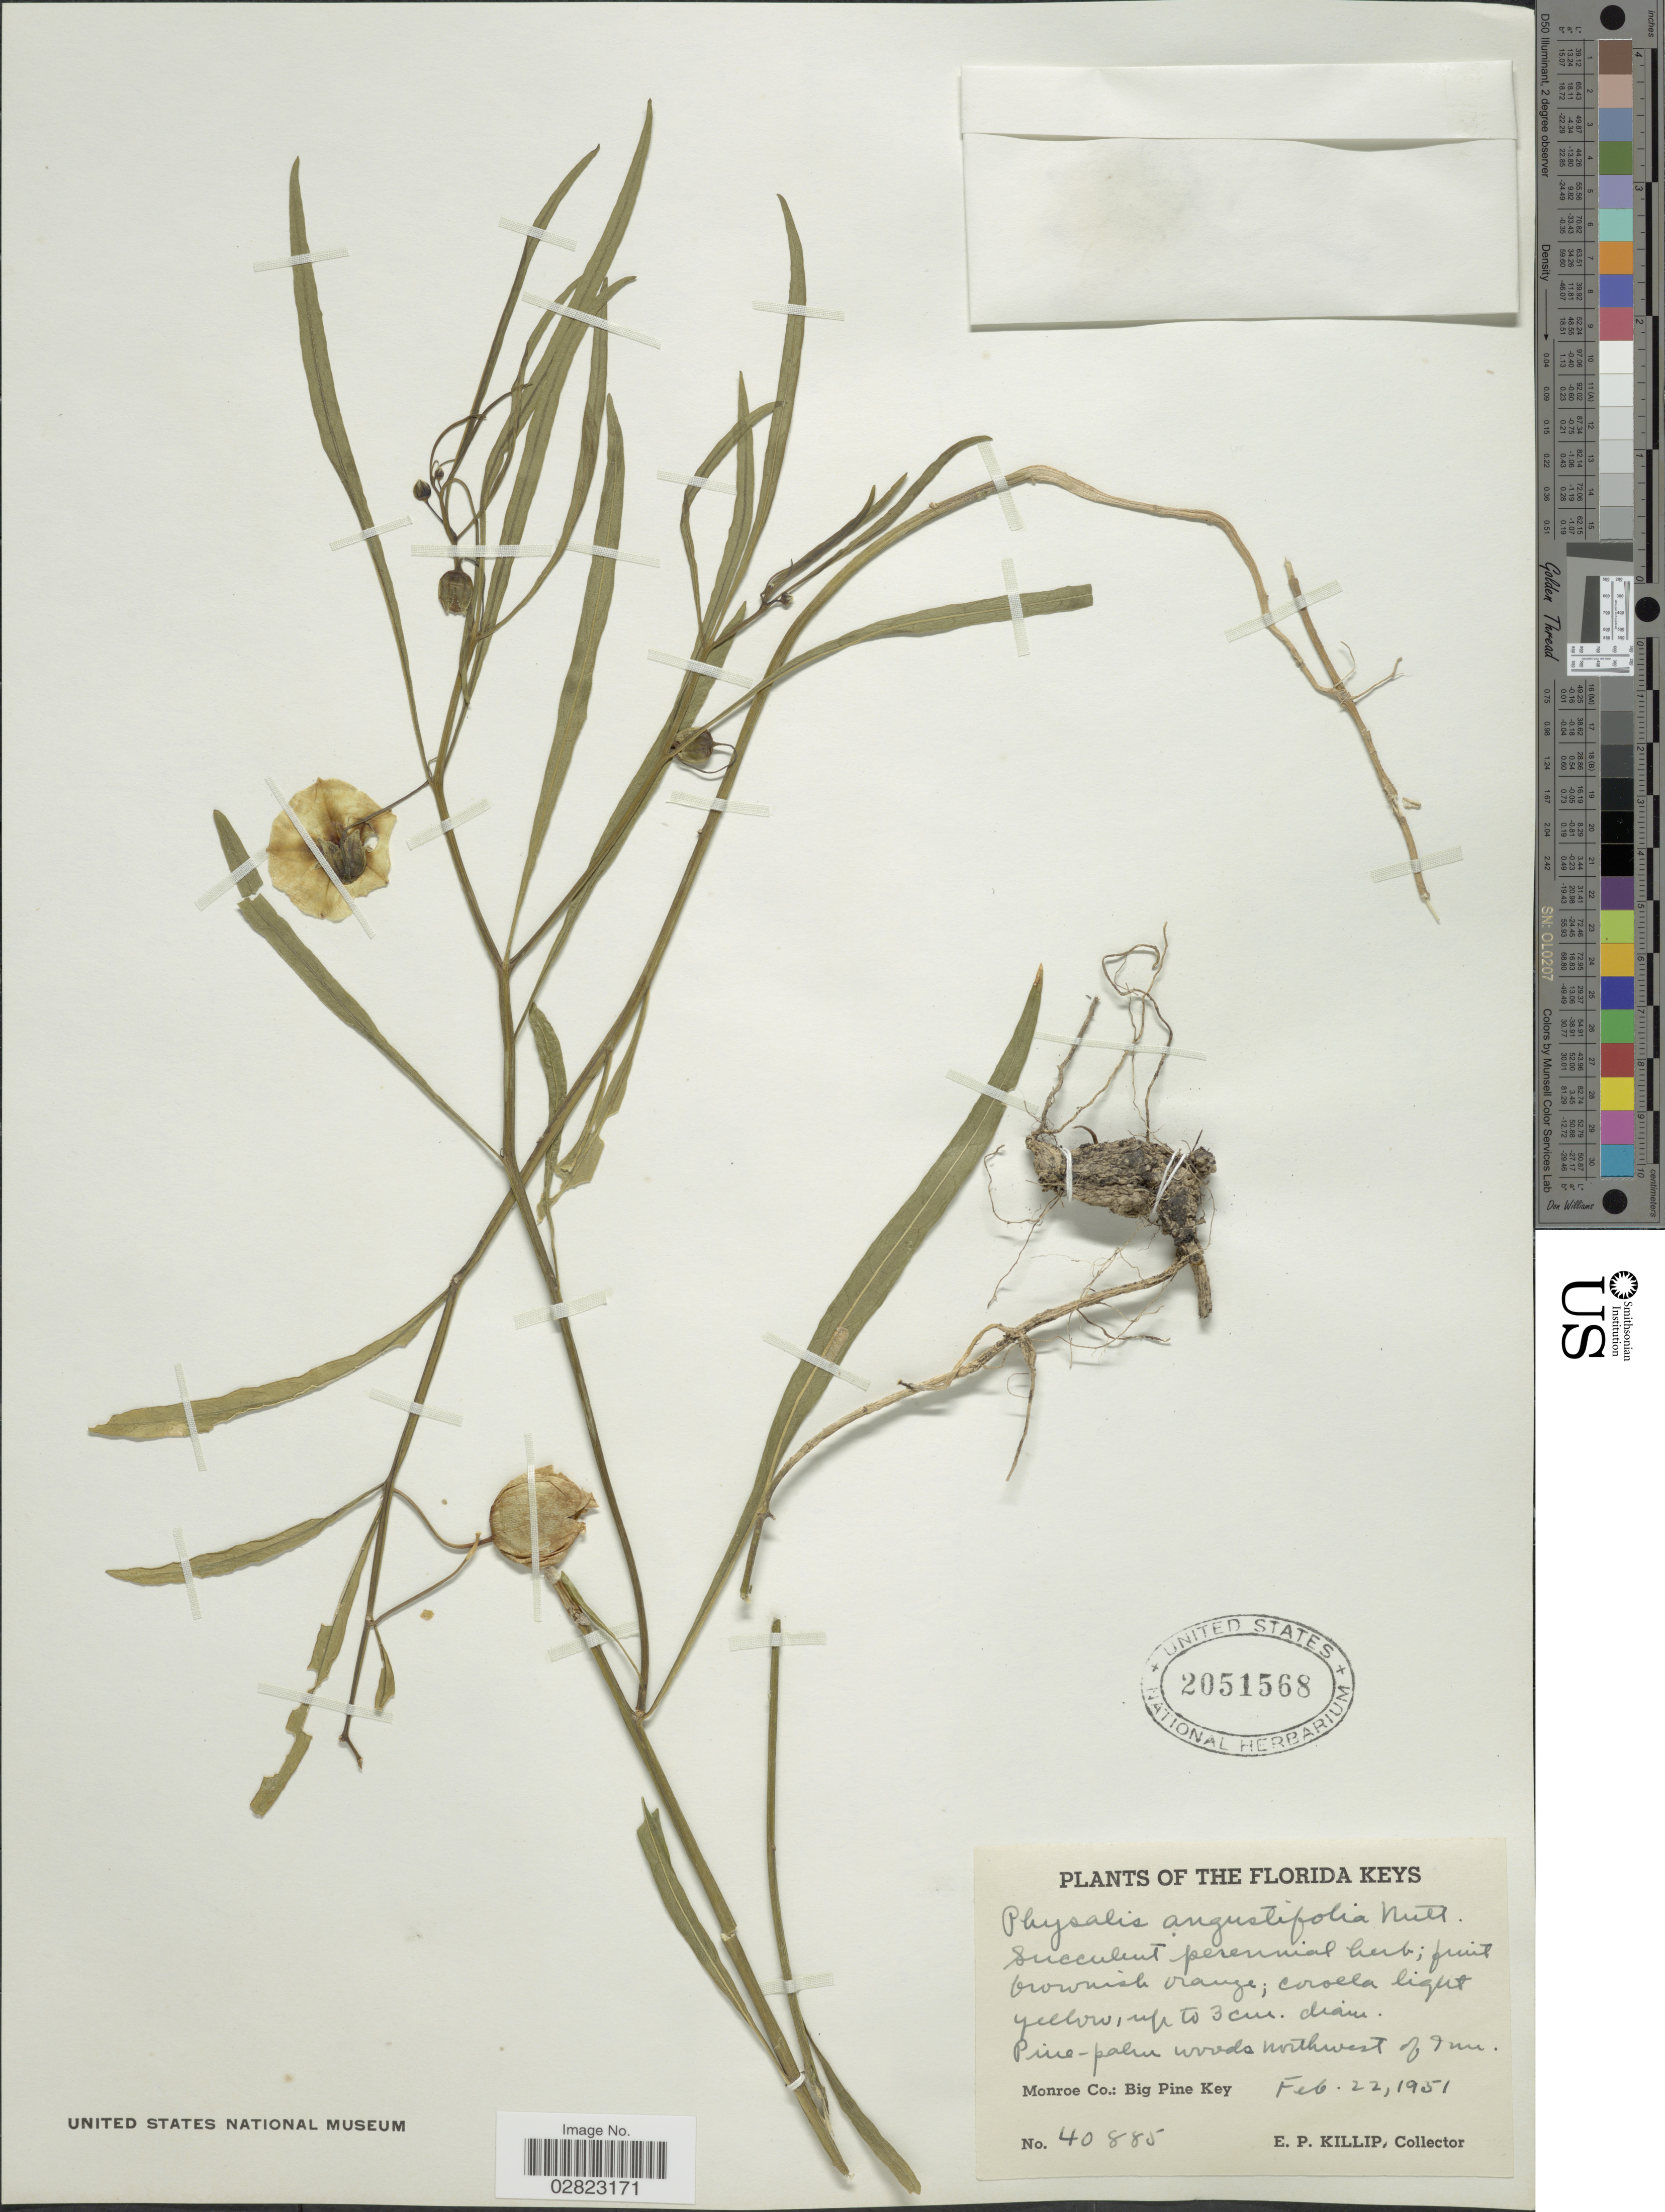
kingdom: Plantae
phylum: Tracheophyta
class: Magnoliopsida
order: Solanales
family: Solanaceae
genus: Physalis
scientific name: Physalis angustifolia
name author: Nutt.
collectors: E. P. Killip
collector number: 40885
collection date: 1951-02-22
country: United States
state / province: Florida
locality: Florida Keys. Pine-palm woods northwest of Inn. Monroe Co.: Big Pine Key.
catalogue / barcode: US 2051568